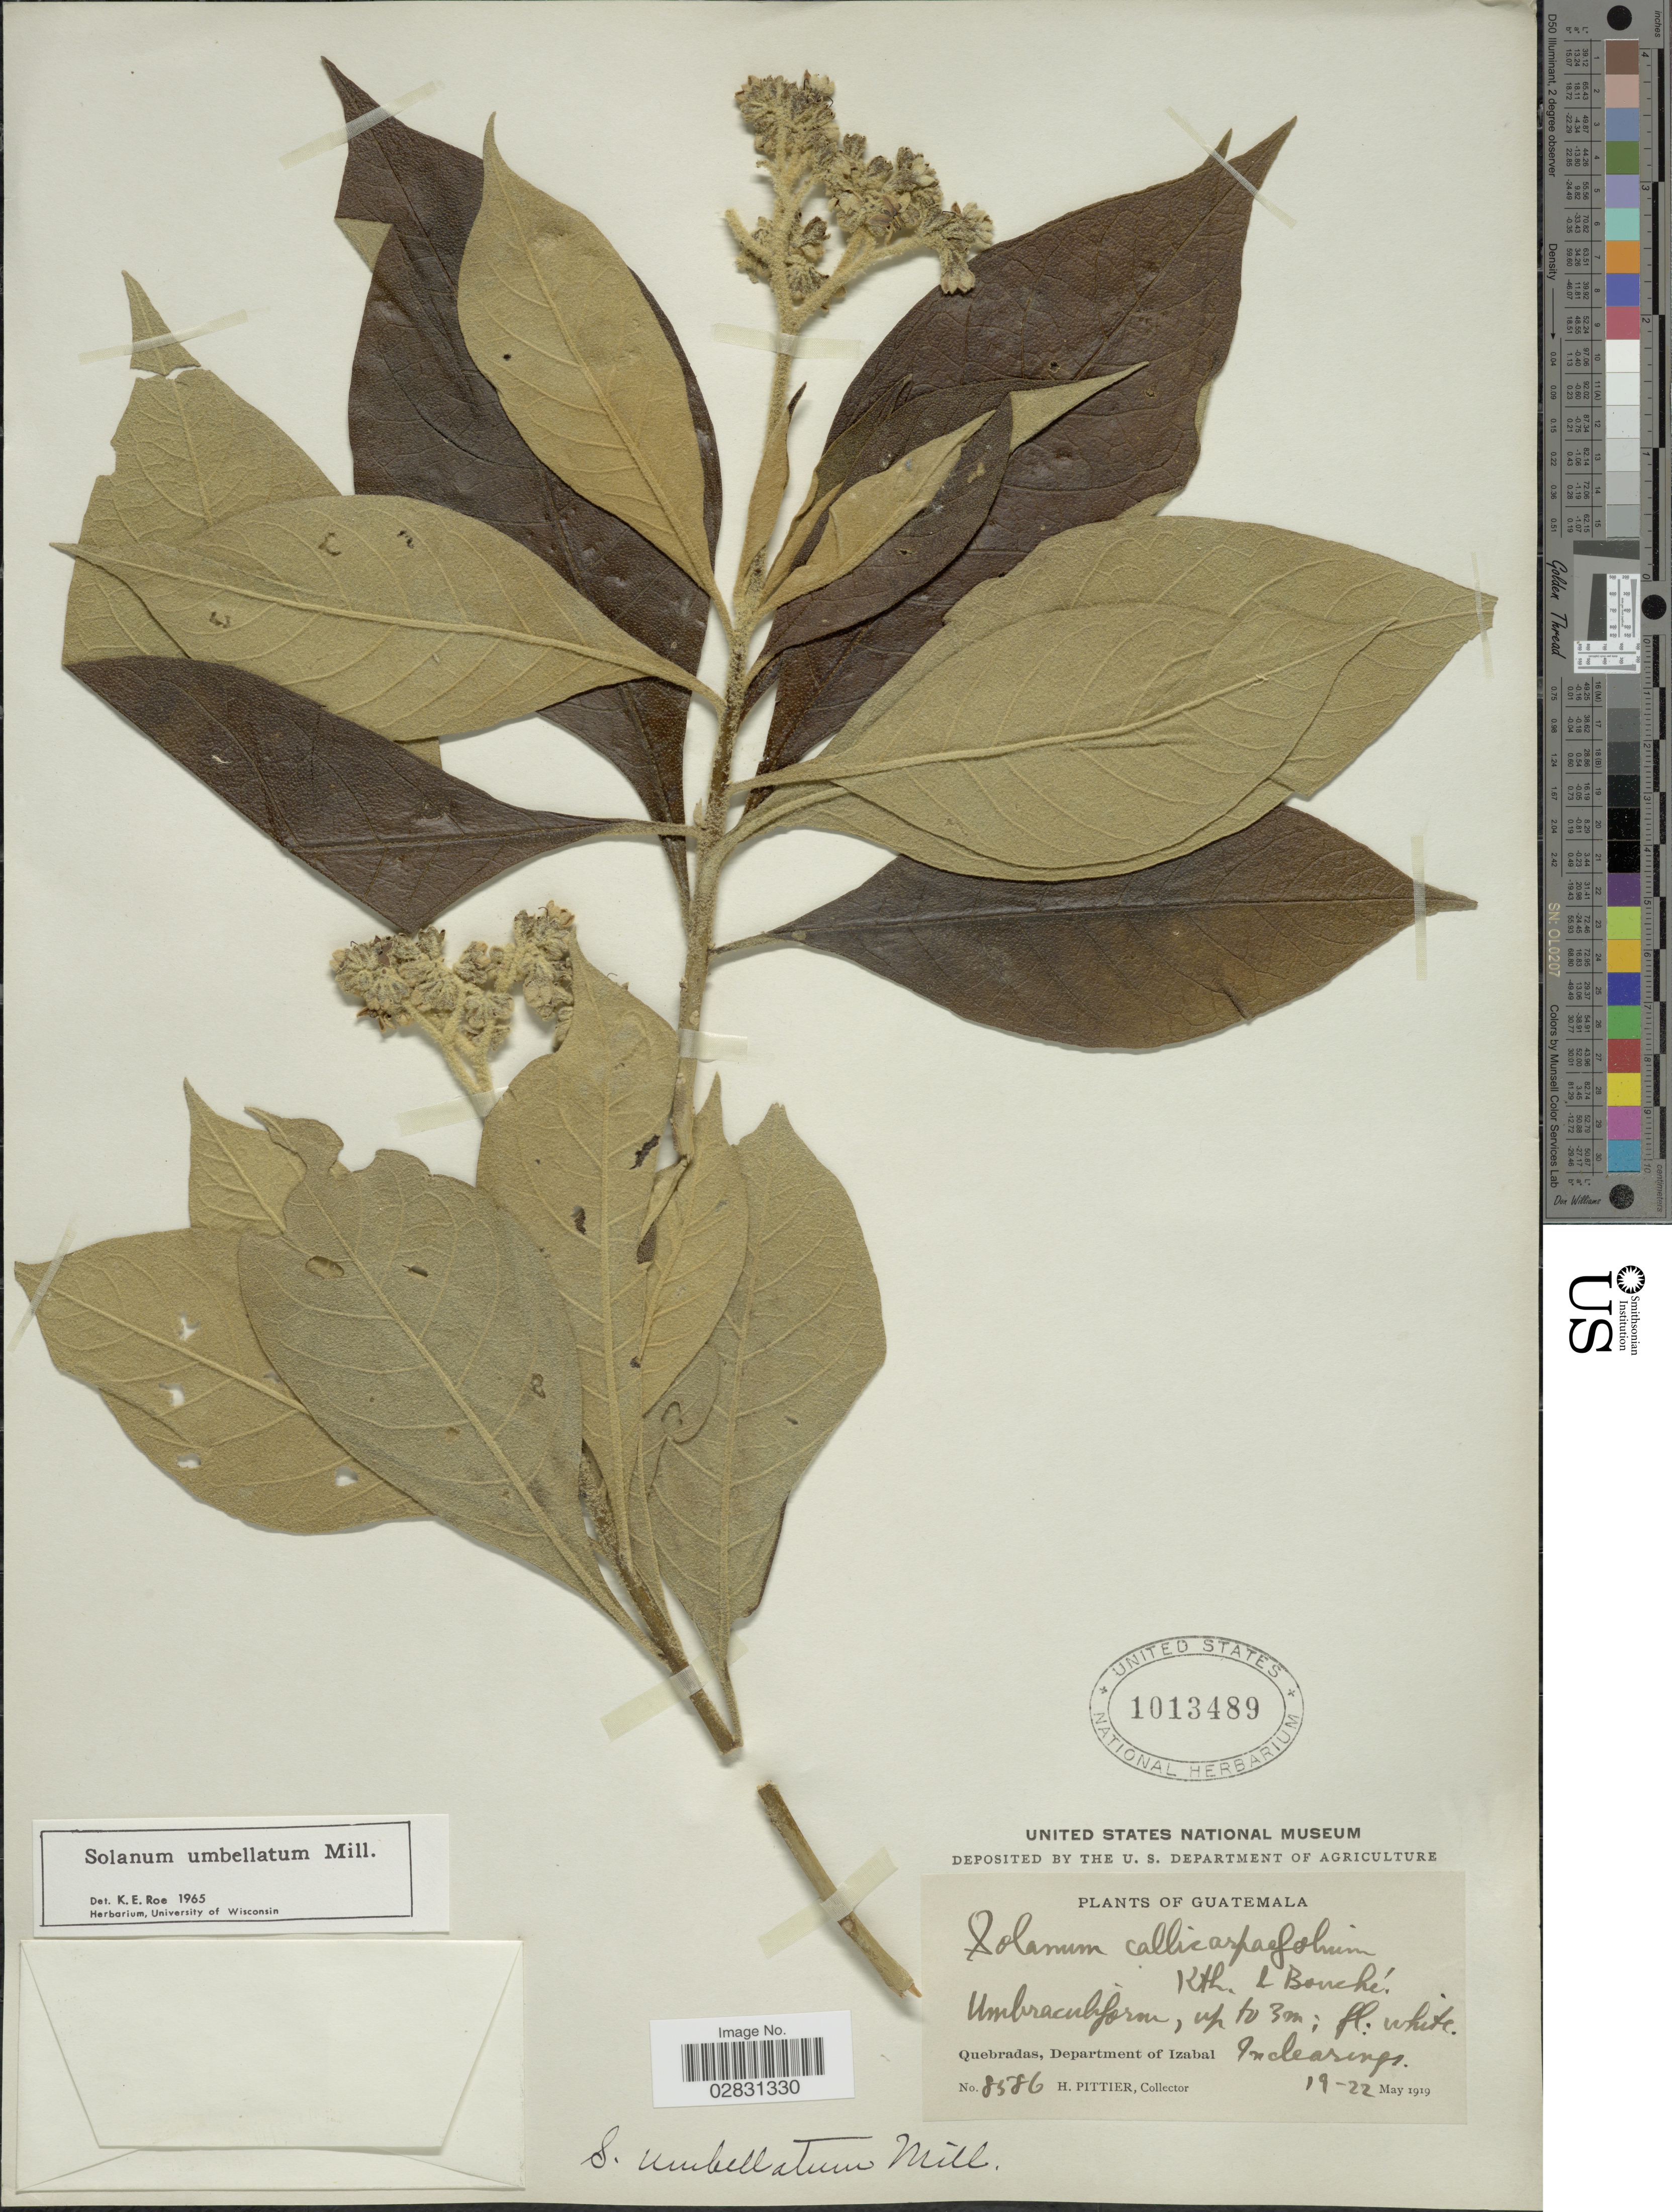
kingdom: Plantae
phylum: Tracheophyta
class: Magnoliopsida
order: Solanales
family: Solanaceae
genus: Solanum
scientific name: Solanum umbellatum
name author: Mill.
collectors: H. F. Pittier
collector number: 8586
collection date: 1919-05-19/1919-05-22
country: Guatemala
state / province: Izabal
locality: Quebradas, Department of Izabal.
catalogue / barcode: US 1013489